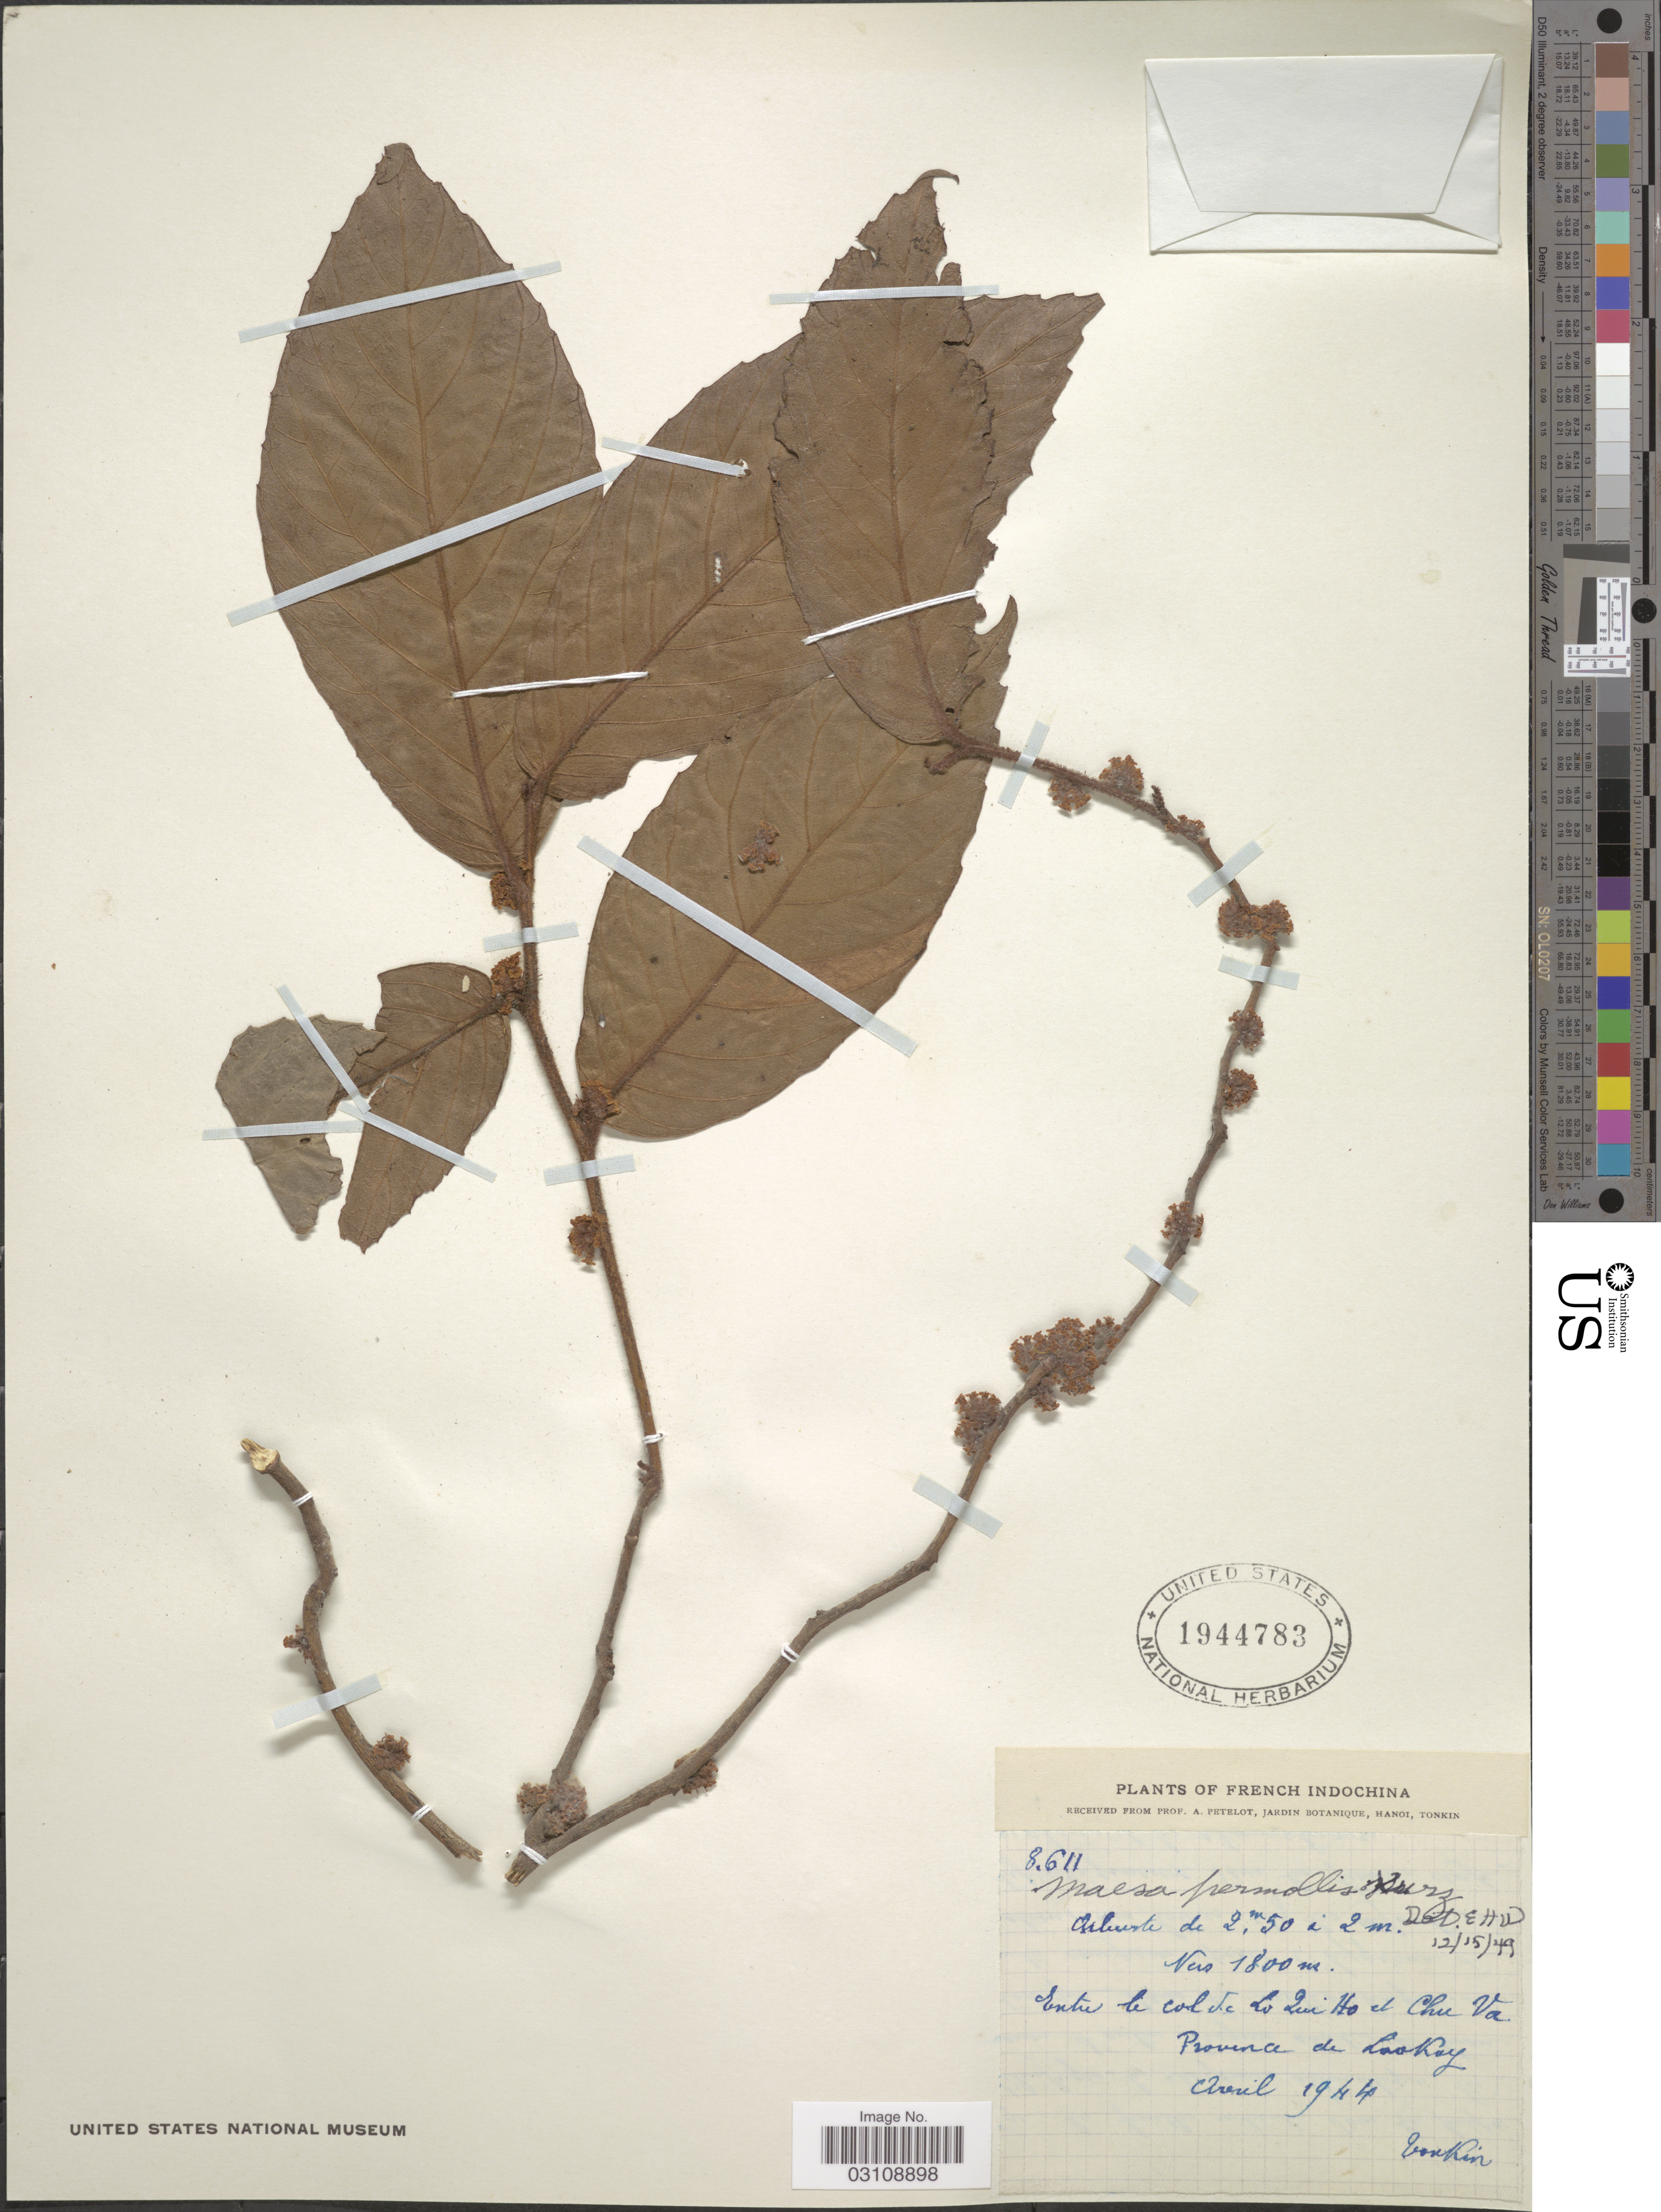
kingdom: Plantae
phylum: Tracheophyta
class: Magnoliopsida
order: Ericales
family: Primulaceae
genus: Maesa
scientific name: Maesa sp.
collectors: A. Petelot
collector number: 8611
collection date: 1944-04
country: Vietnam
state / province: Lao Cai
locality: French Indochina. Entre le colde Lo Qui Ho et Chu Va. Province de Lao Kay. Tonkin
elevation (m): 1800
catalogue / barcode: US 1944783